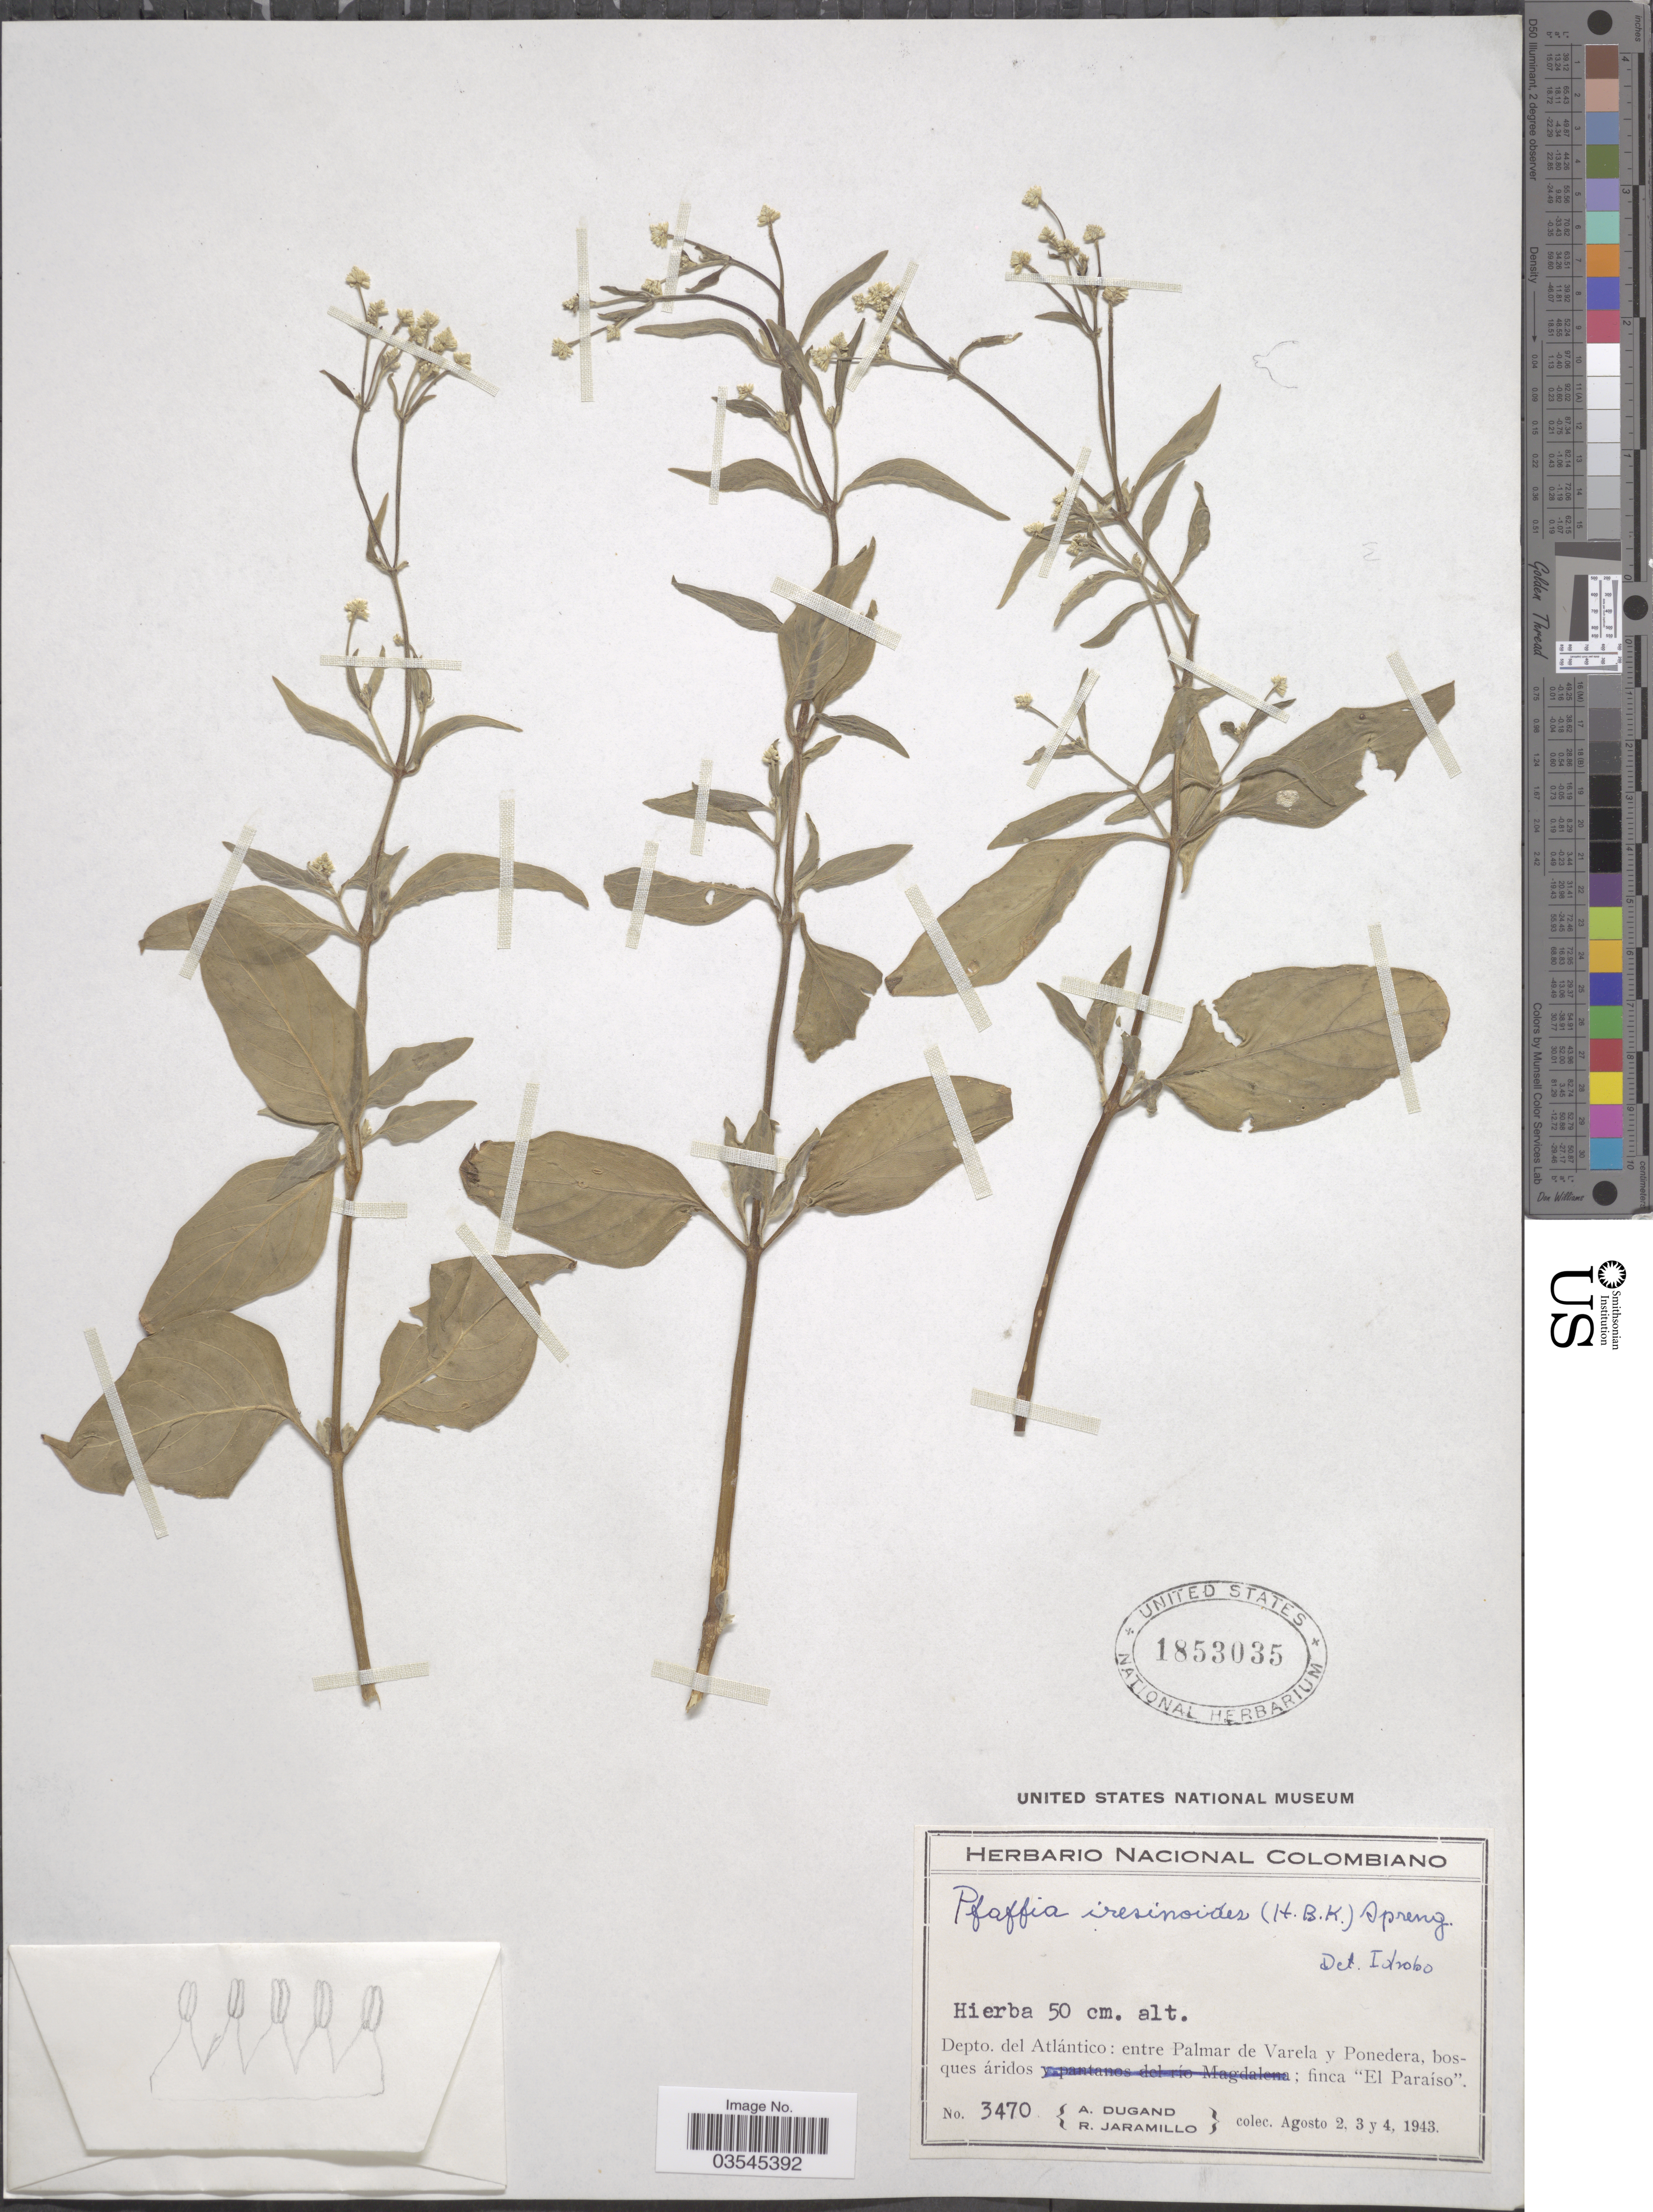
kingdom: Plantae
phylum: Tracheophyta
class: Magnoliopsida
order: Caryophyllales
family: Amaranthaceae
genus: Pfaffia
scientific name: Pfaffia iresinoides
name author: (Kunth) Spreng.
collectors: A. Dugand & R. Jaramillo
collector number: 3470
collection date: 1943-08-02/1943-08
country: Colombia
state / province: Atlántico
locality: Depto. del Atlántico: entre Palmar de Varela y Ponedera, bosques áridos; finca "El Paraíso".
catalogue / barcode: US 1853035